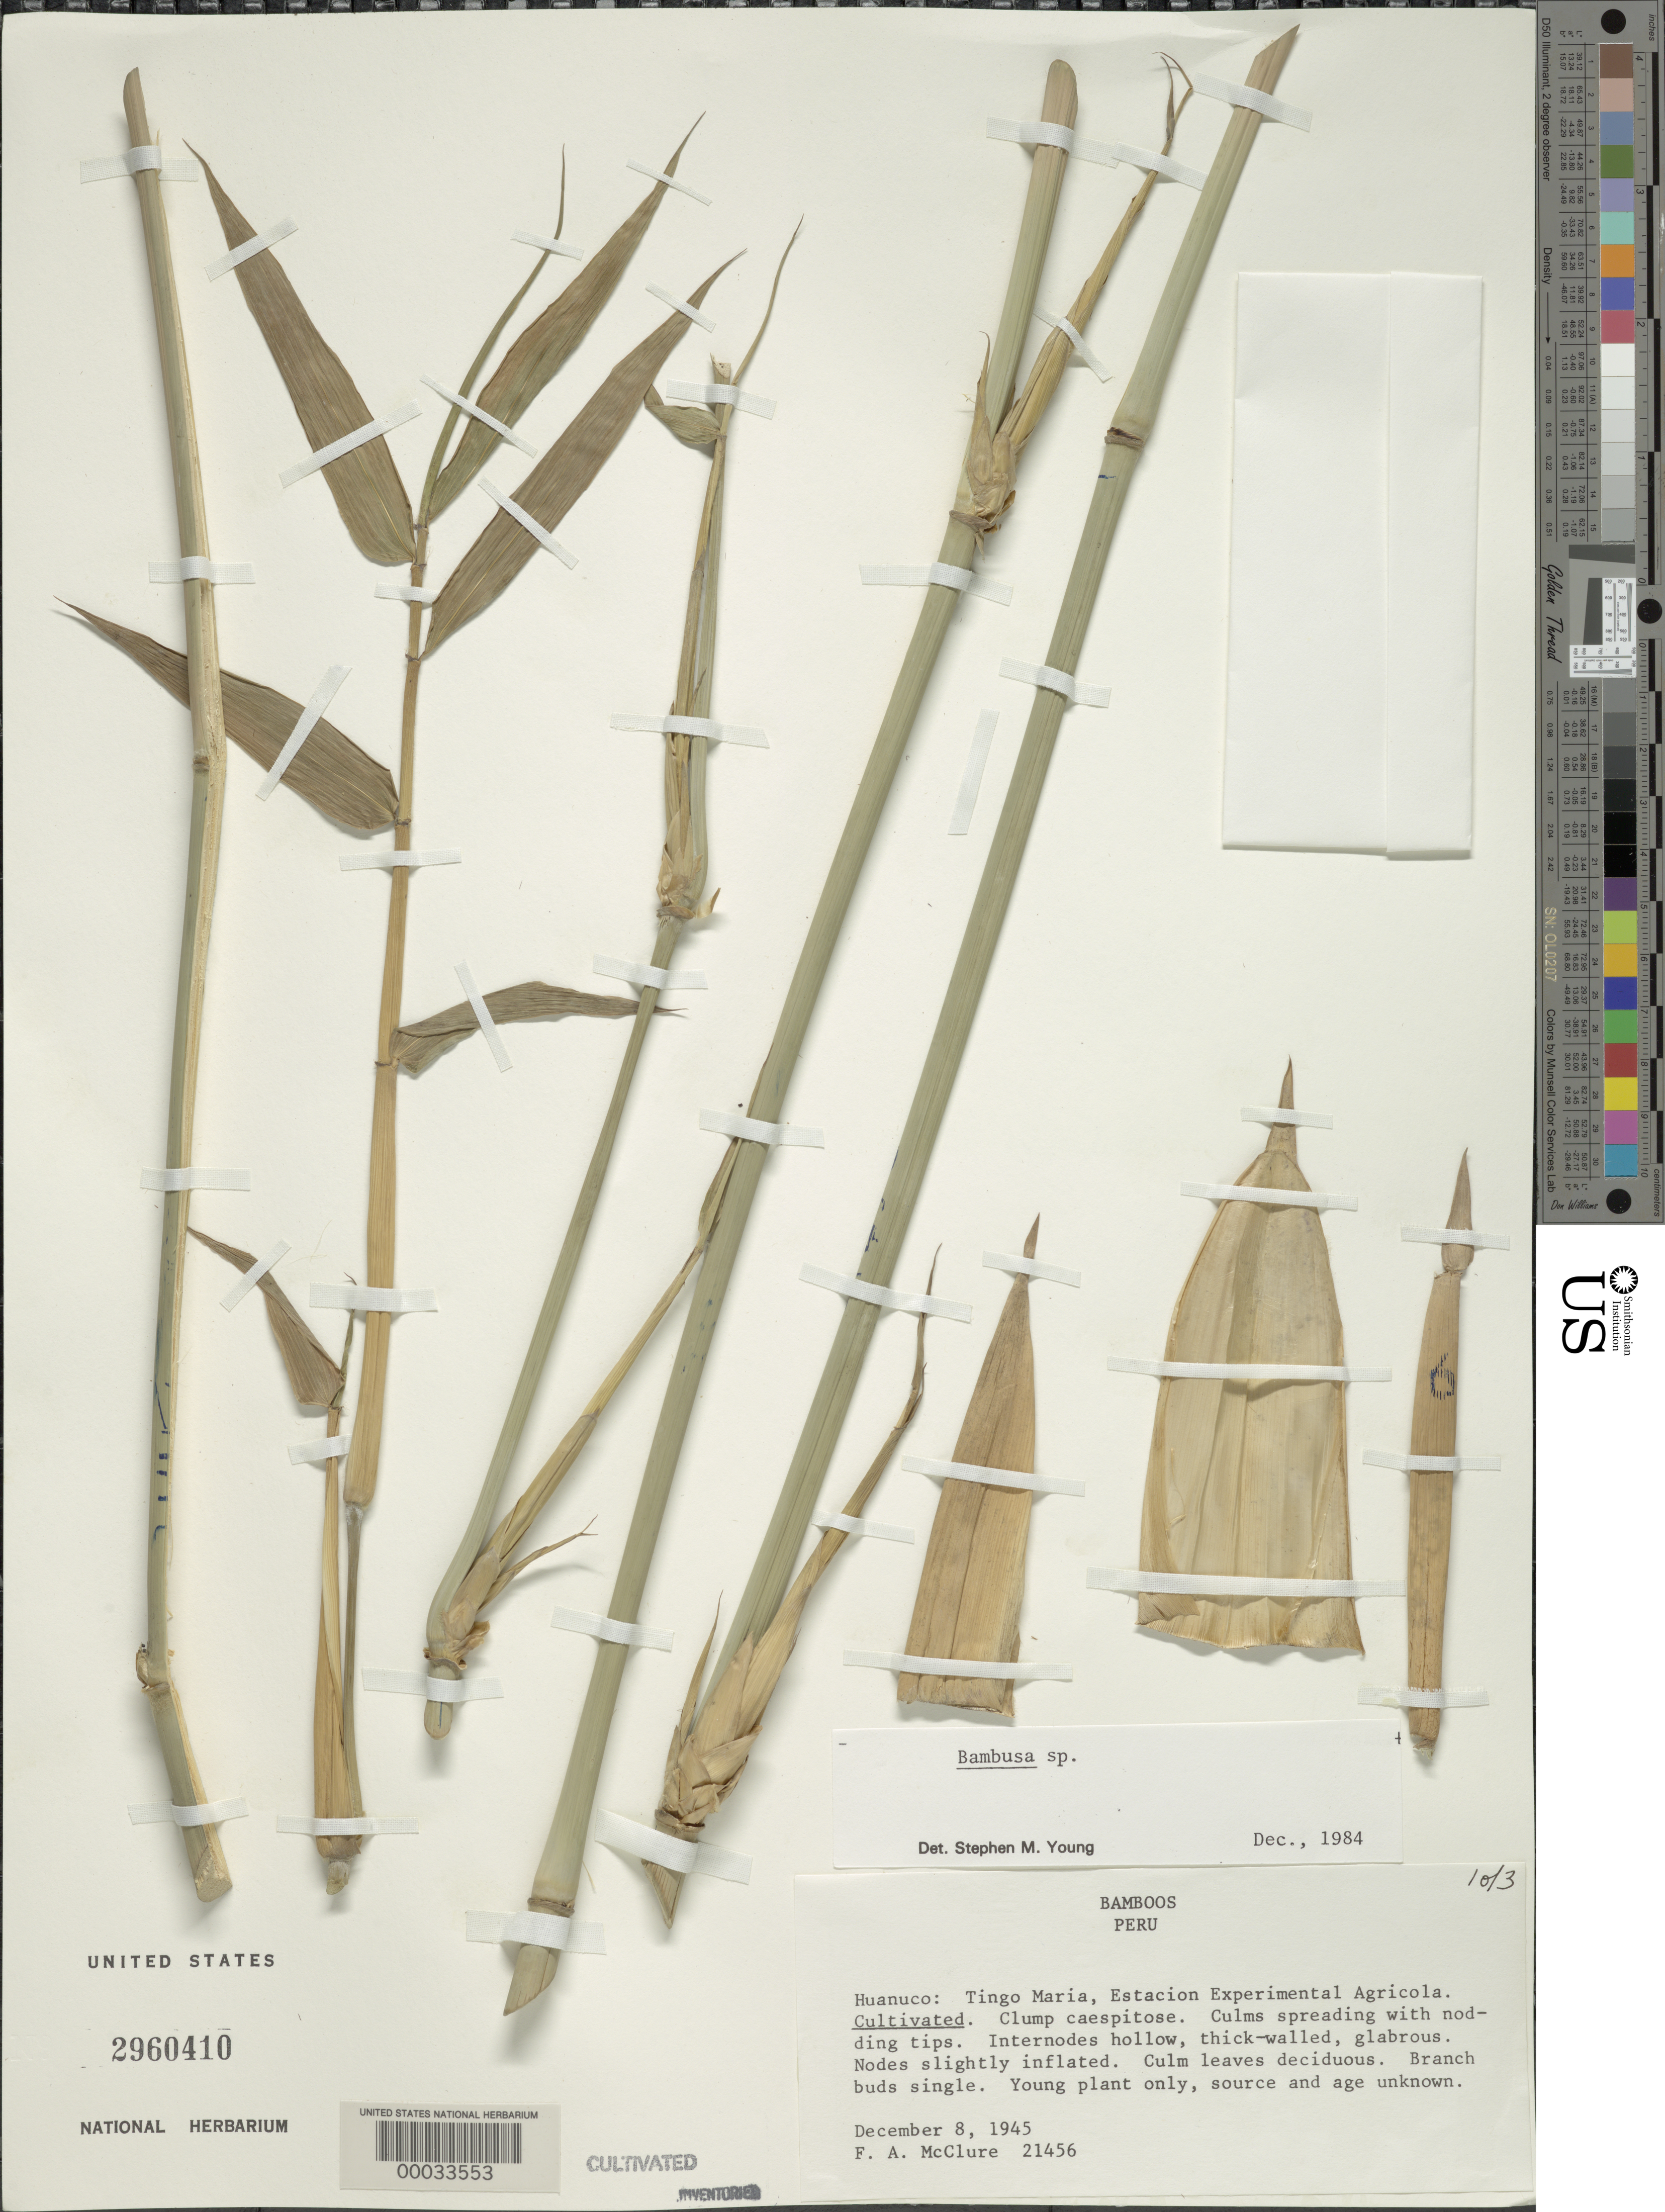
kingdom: Plantae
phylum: Tracheophyta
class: Liliopsida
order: Poales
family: Poaceae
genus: Bambusa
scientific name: Bambusa sp.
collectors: F. A. McClure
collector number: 21456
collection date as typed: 08 Dec 1945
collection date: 1945-12-08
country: Peru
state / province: Huánuco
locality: Estación Experimental Agrícola Tingo María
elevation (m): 671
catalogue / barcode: US 2960410